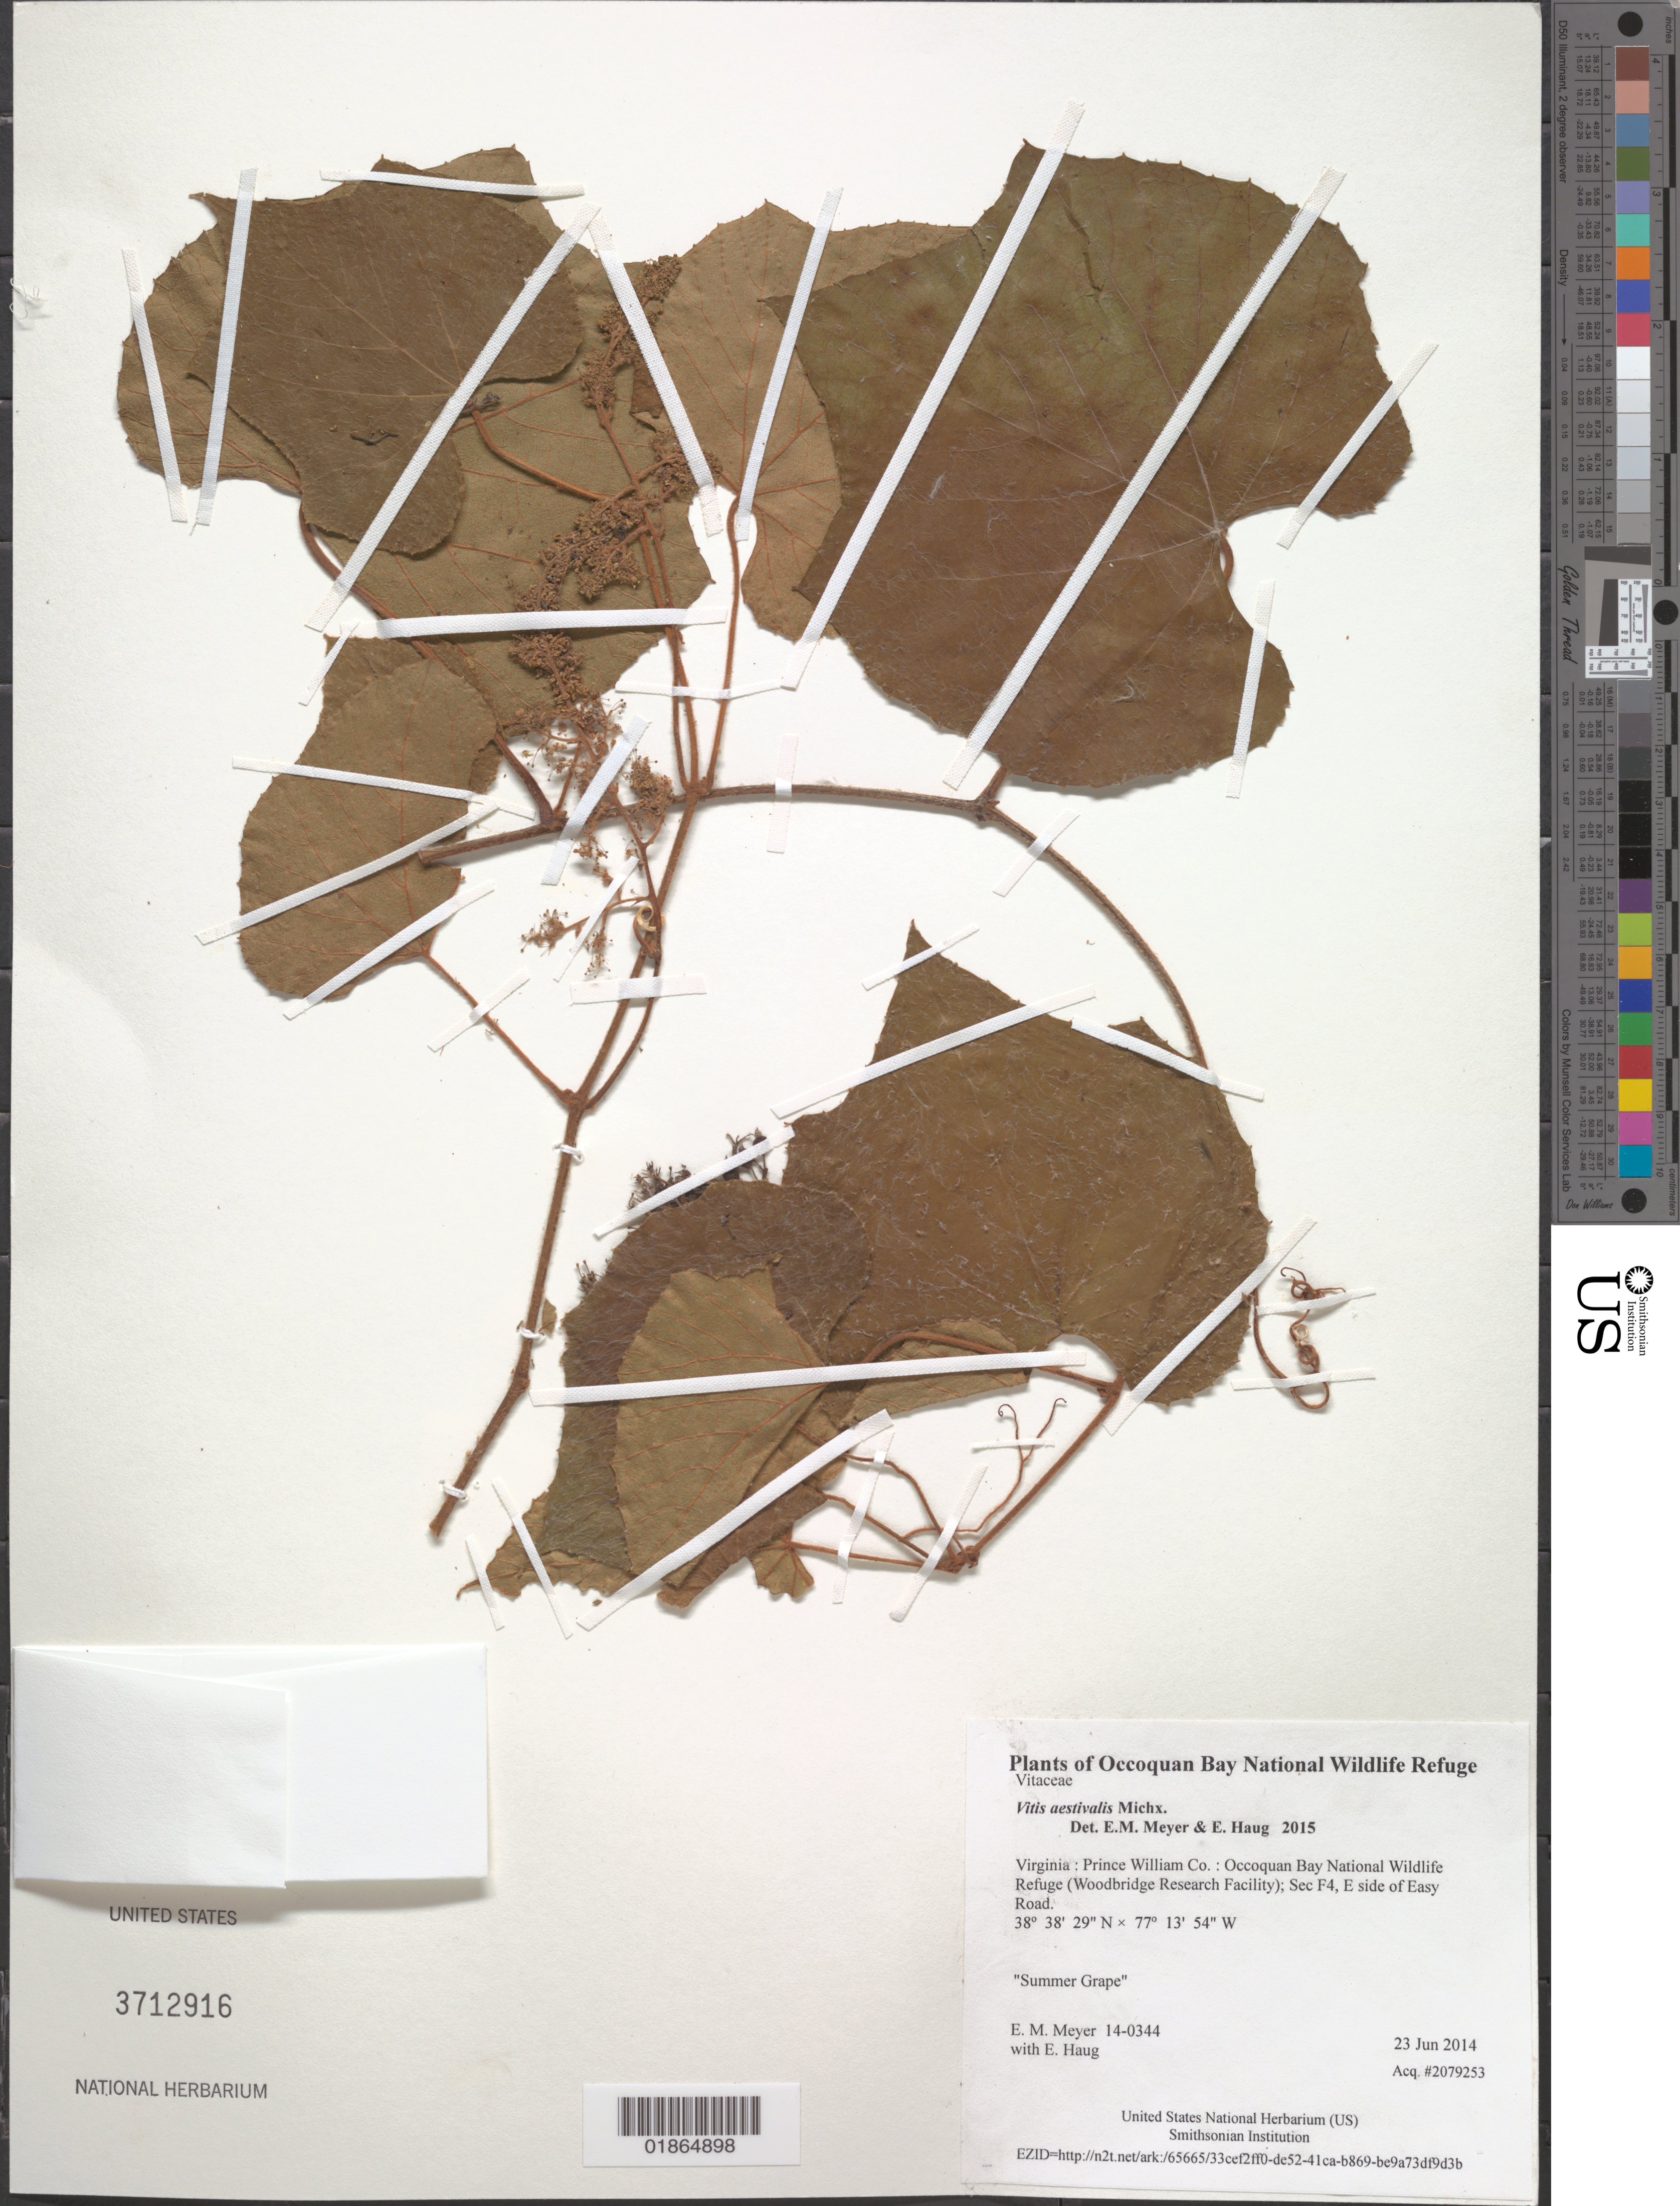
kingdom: Plantae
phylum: Tracheophyta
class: Magnoliopsida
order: Vitales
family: Vitaceae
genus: Vitis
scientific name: Vitis aestivalis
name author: Michx.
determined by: Meyer, E. M.; Haug, E.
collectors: E. M. Meyer & E. Haug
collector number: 14-0344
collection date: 2014-06-23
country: United States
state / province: Virginia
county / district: Prince William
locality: Occoquan Bay National Wildlife Refuge (Woodbridge Research Facility); Sec F4, E side of Easy Road.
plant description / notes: Summer Grape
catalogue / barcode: US 3712916